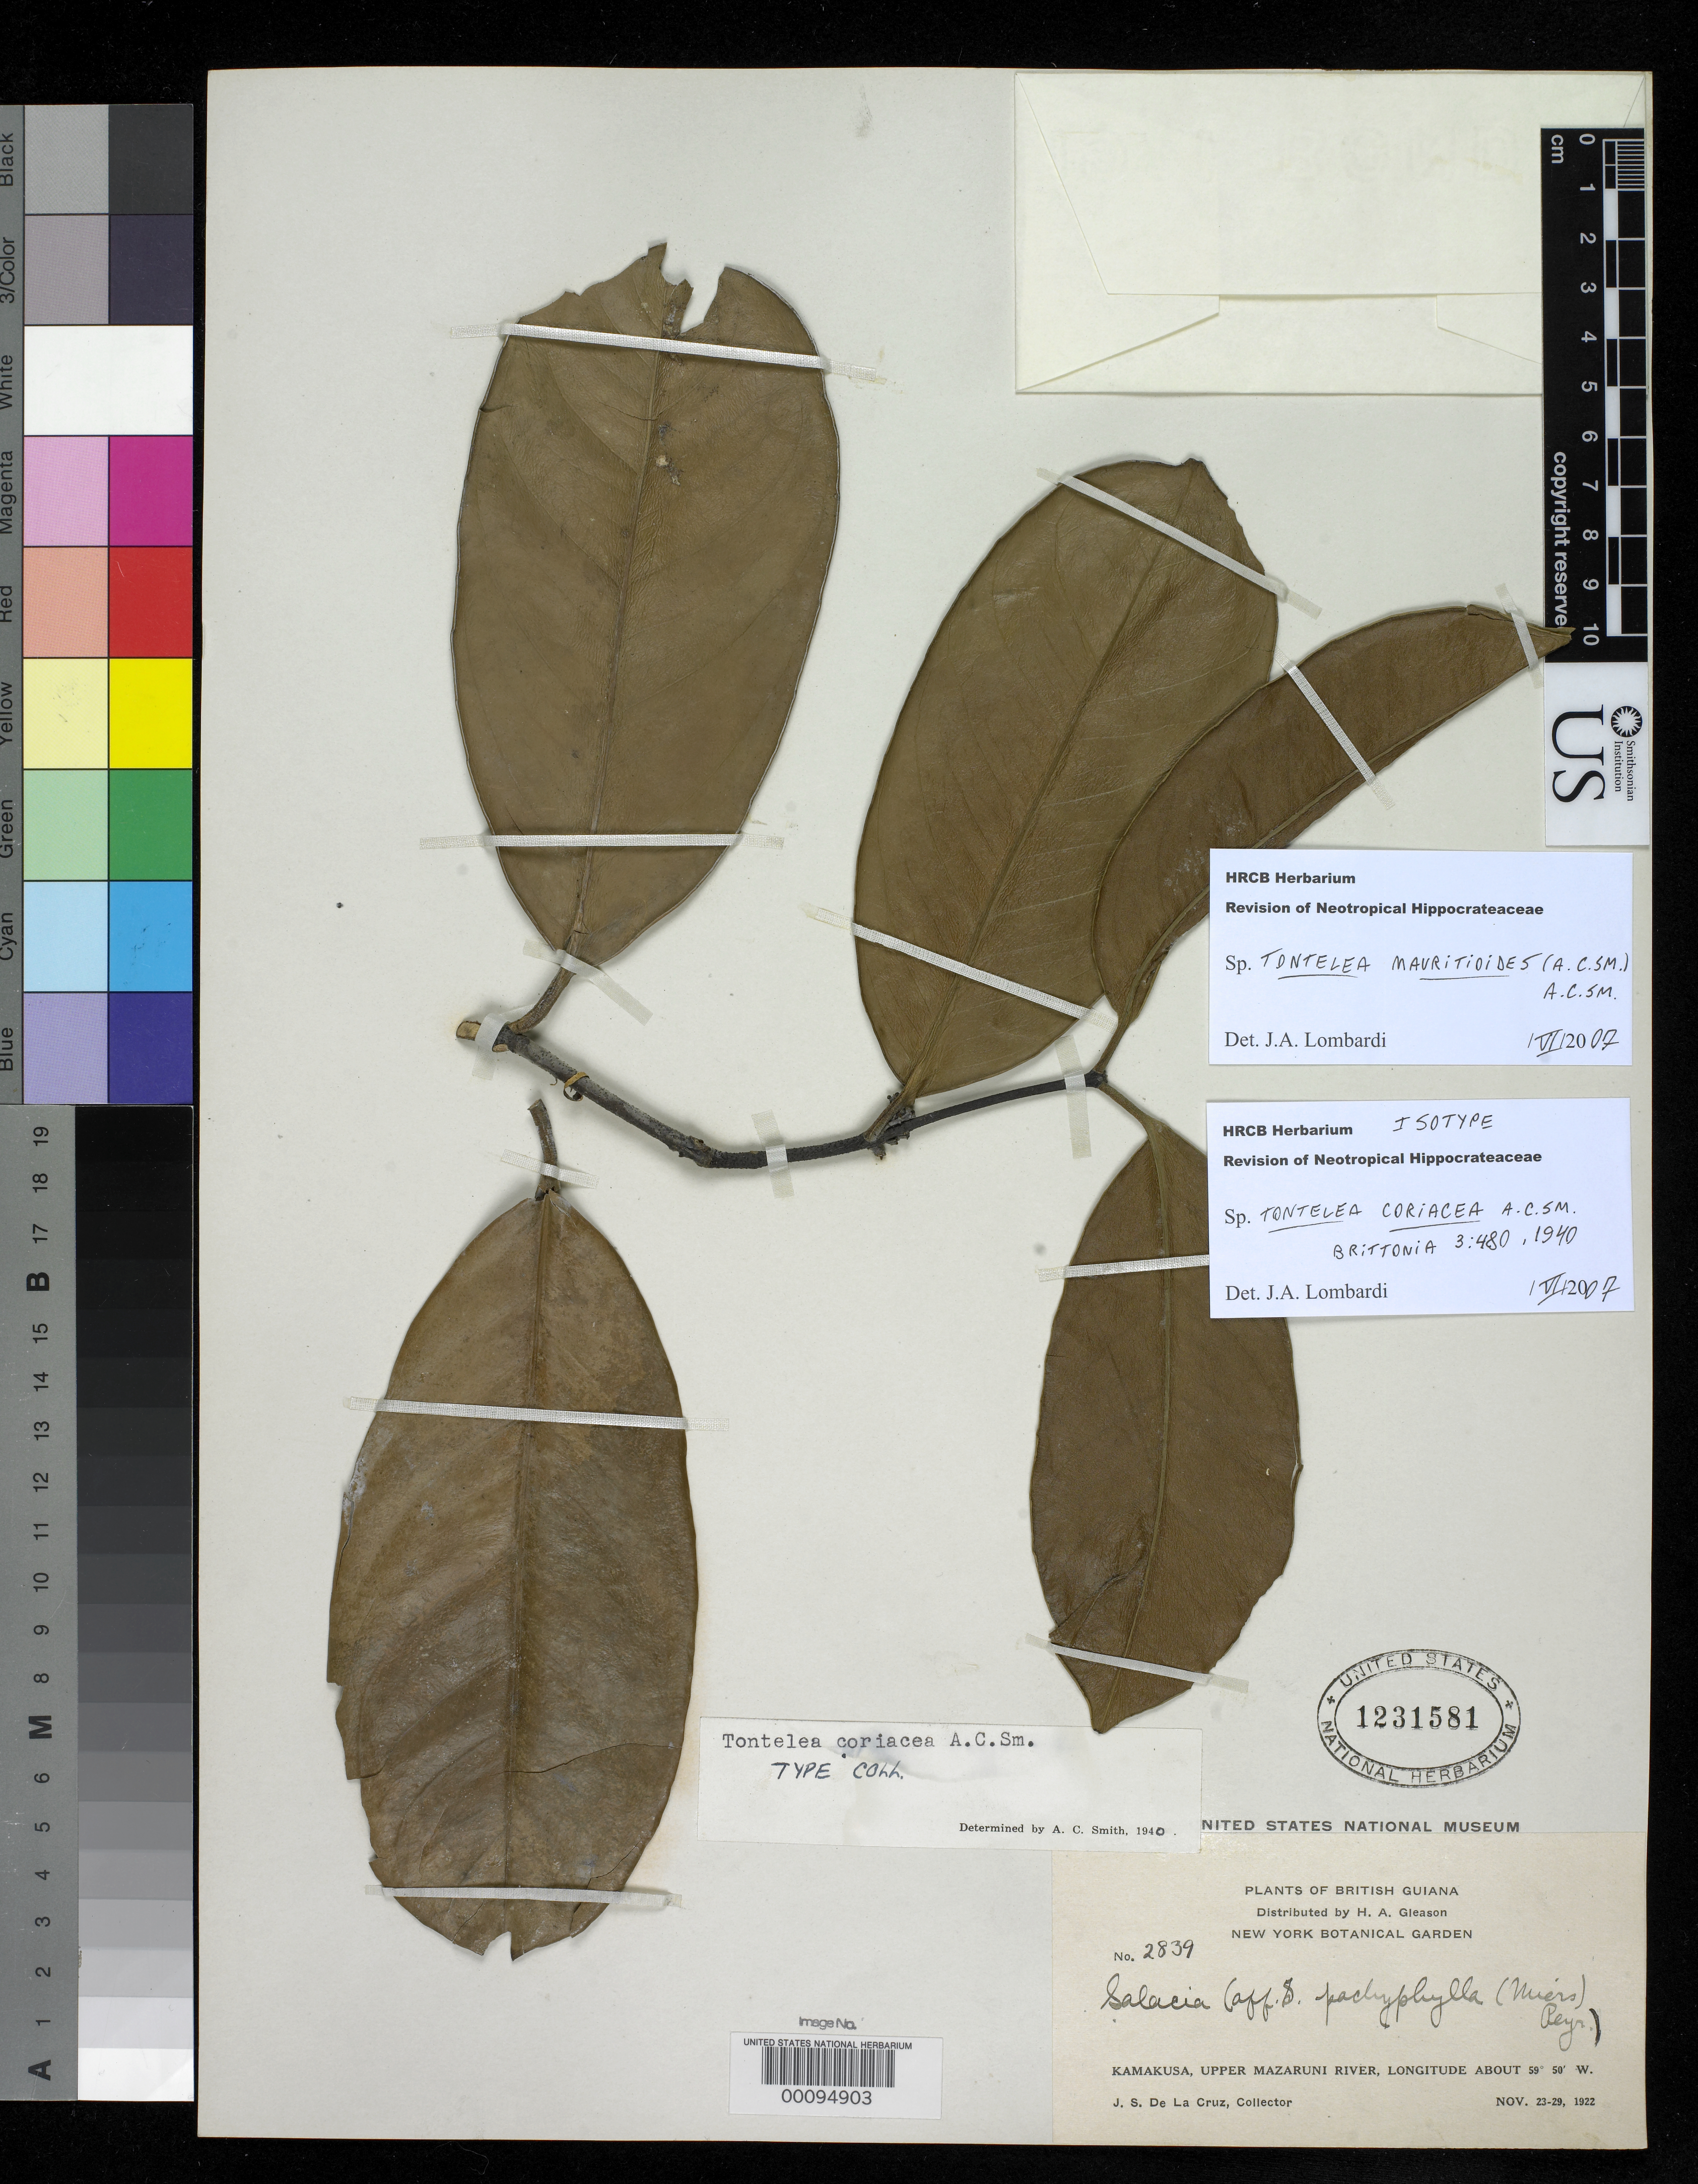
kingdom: Plantae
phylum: Tracheophyta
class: Magnoliopsida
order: Celastrales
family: Celastraceae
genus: Tontelea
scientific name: Tontelea coriacea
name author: A.C. Sm.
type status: Isotype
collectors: J. S. de la Cruz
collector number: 2839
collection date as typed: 23 Nov 1922 to 29 Nov 1922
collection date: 1922-11-23/1922-11-29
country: Guyana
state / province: Mazaruni / Potaro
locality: Kamakusa, upper Mazaruni River.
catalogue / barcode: US 1231581